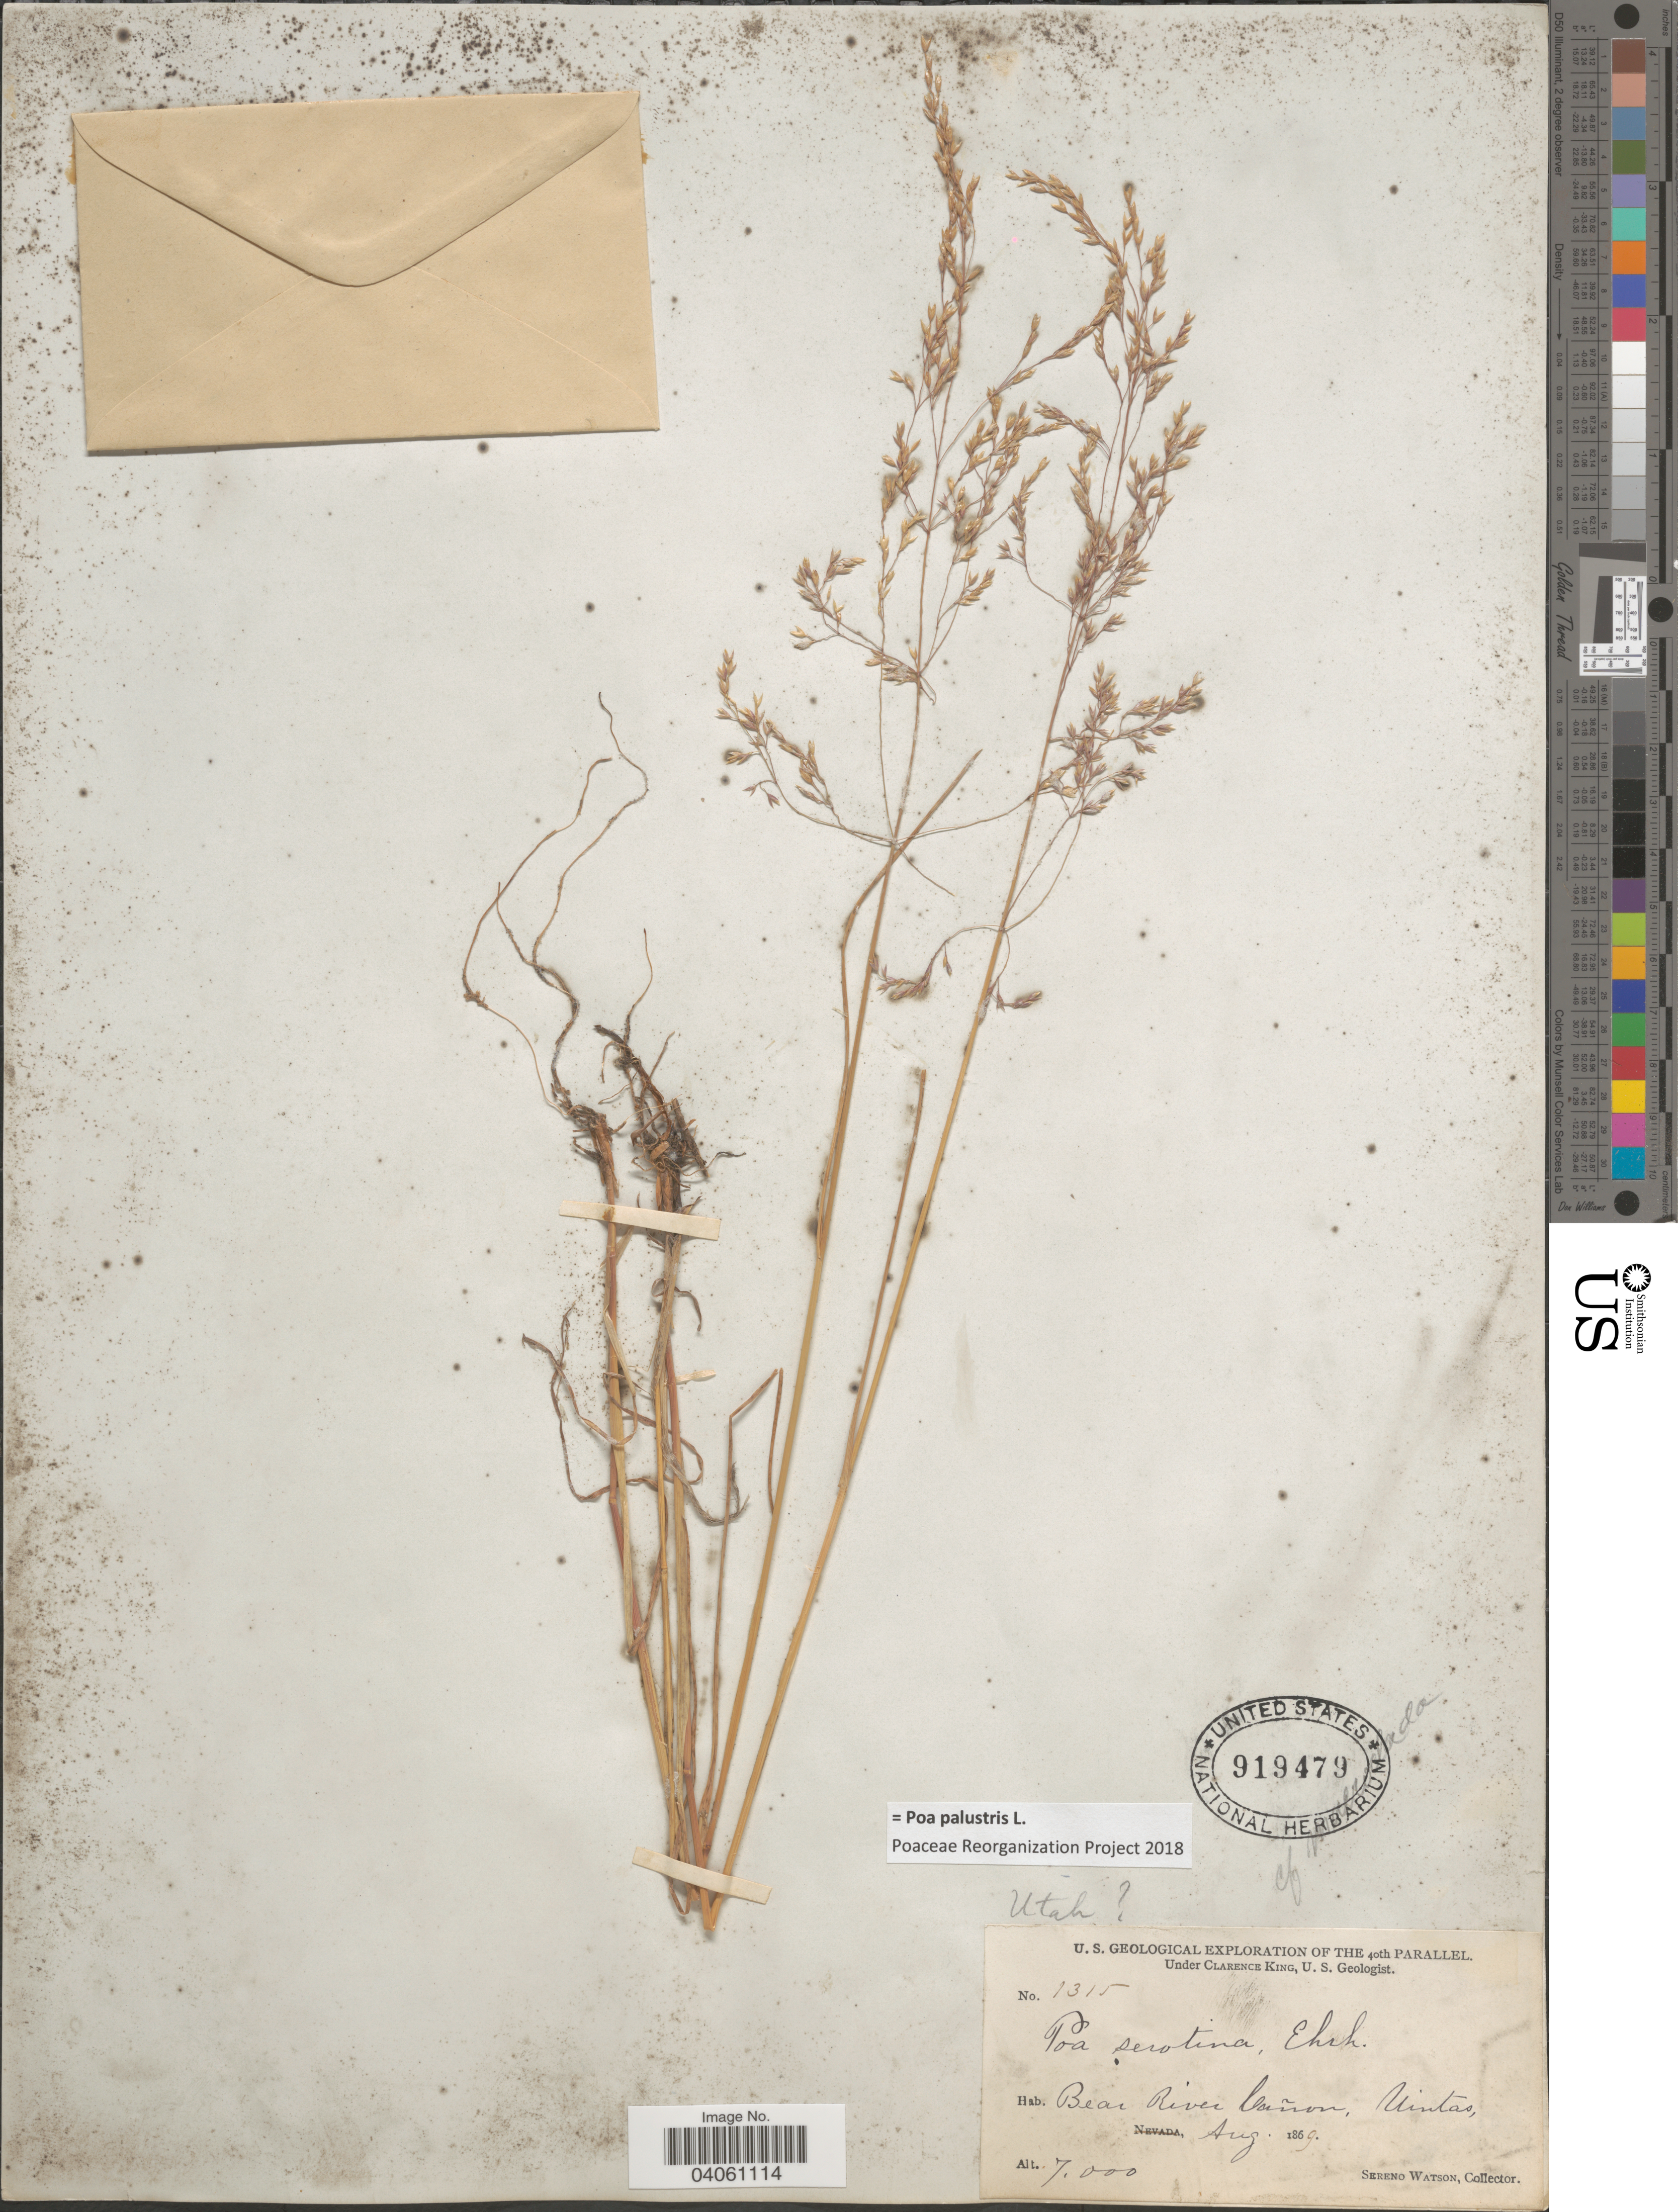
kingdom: Plantae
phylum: Tracheophyta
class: Liliopsida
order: Poales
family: Poaceae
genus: Poa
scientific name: Poa palustris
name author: L.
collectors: S. Watson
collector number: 1315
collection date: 1869-08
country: United States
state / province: Utah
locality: Bear River Cañon, Uintas.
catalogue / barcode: US 919479